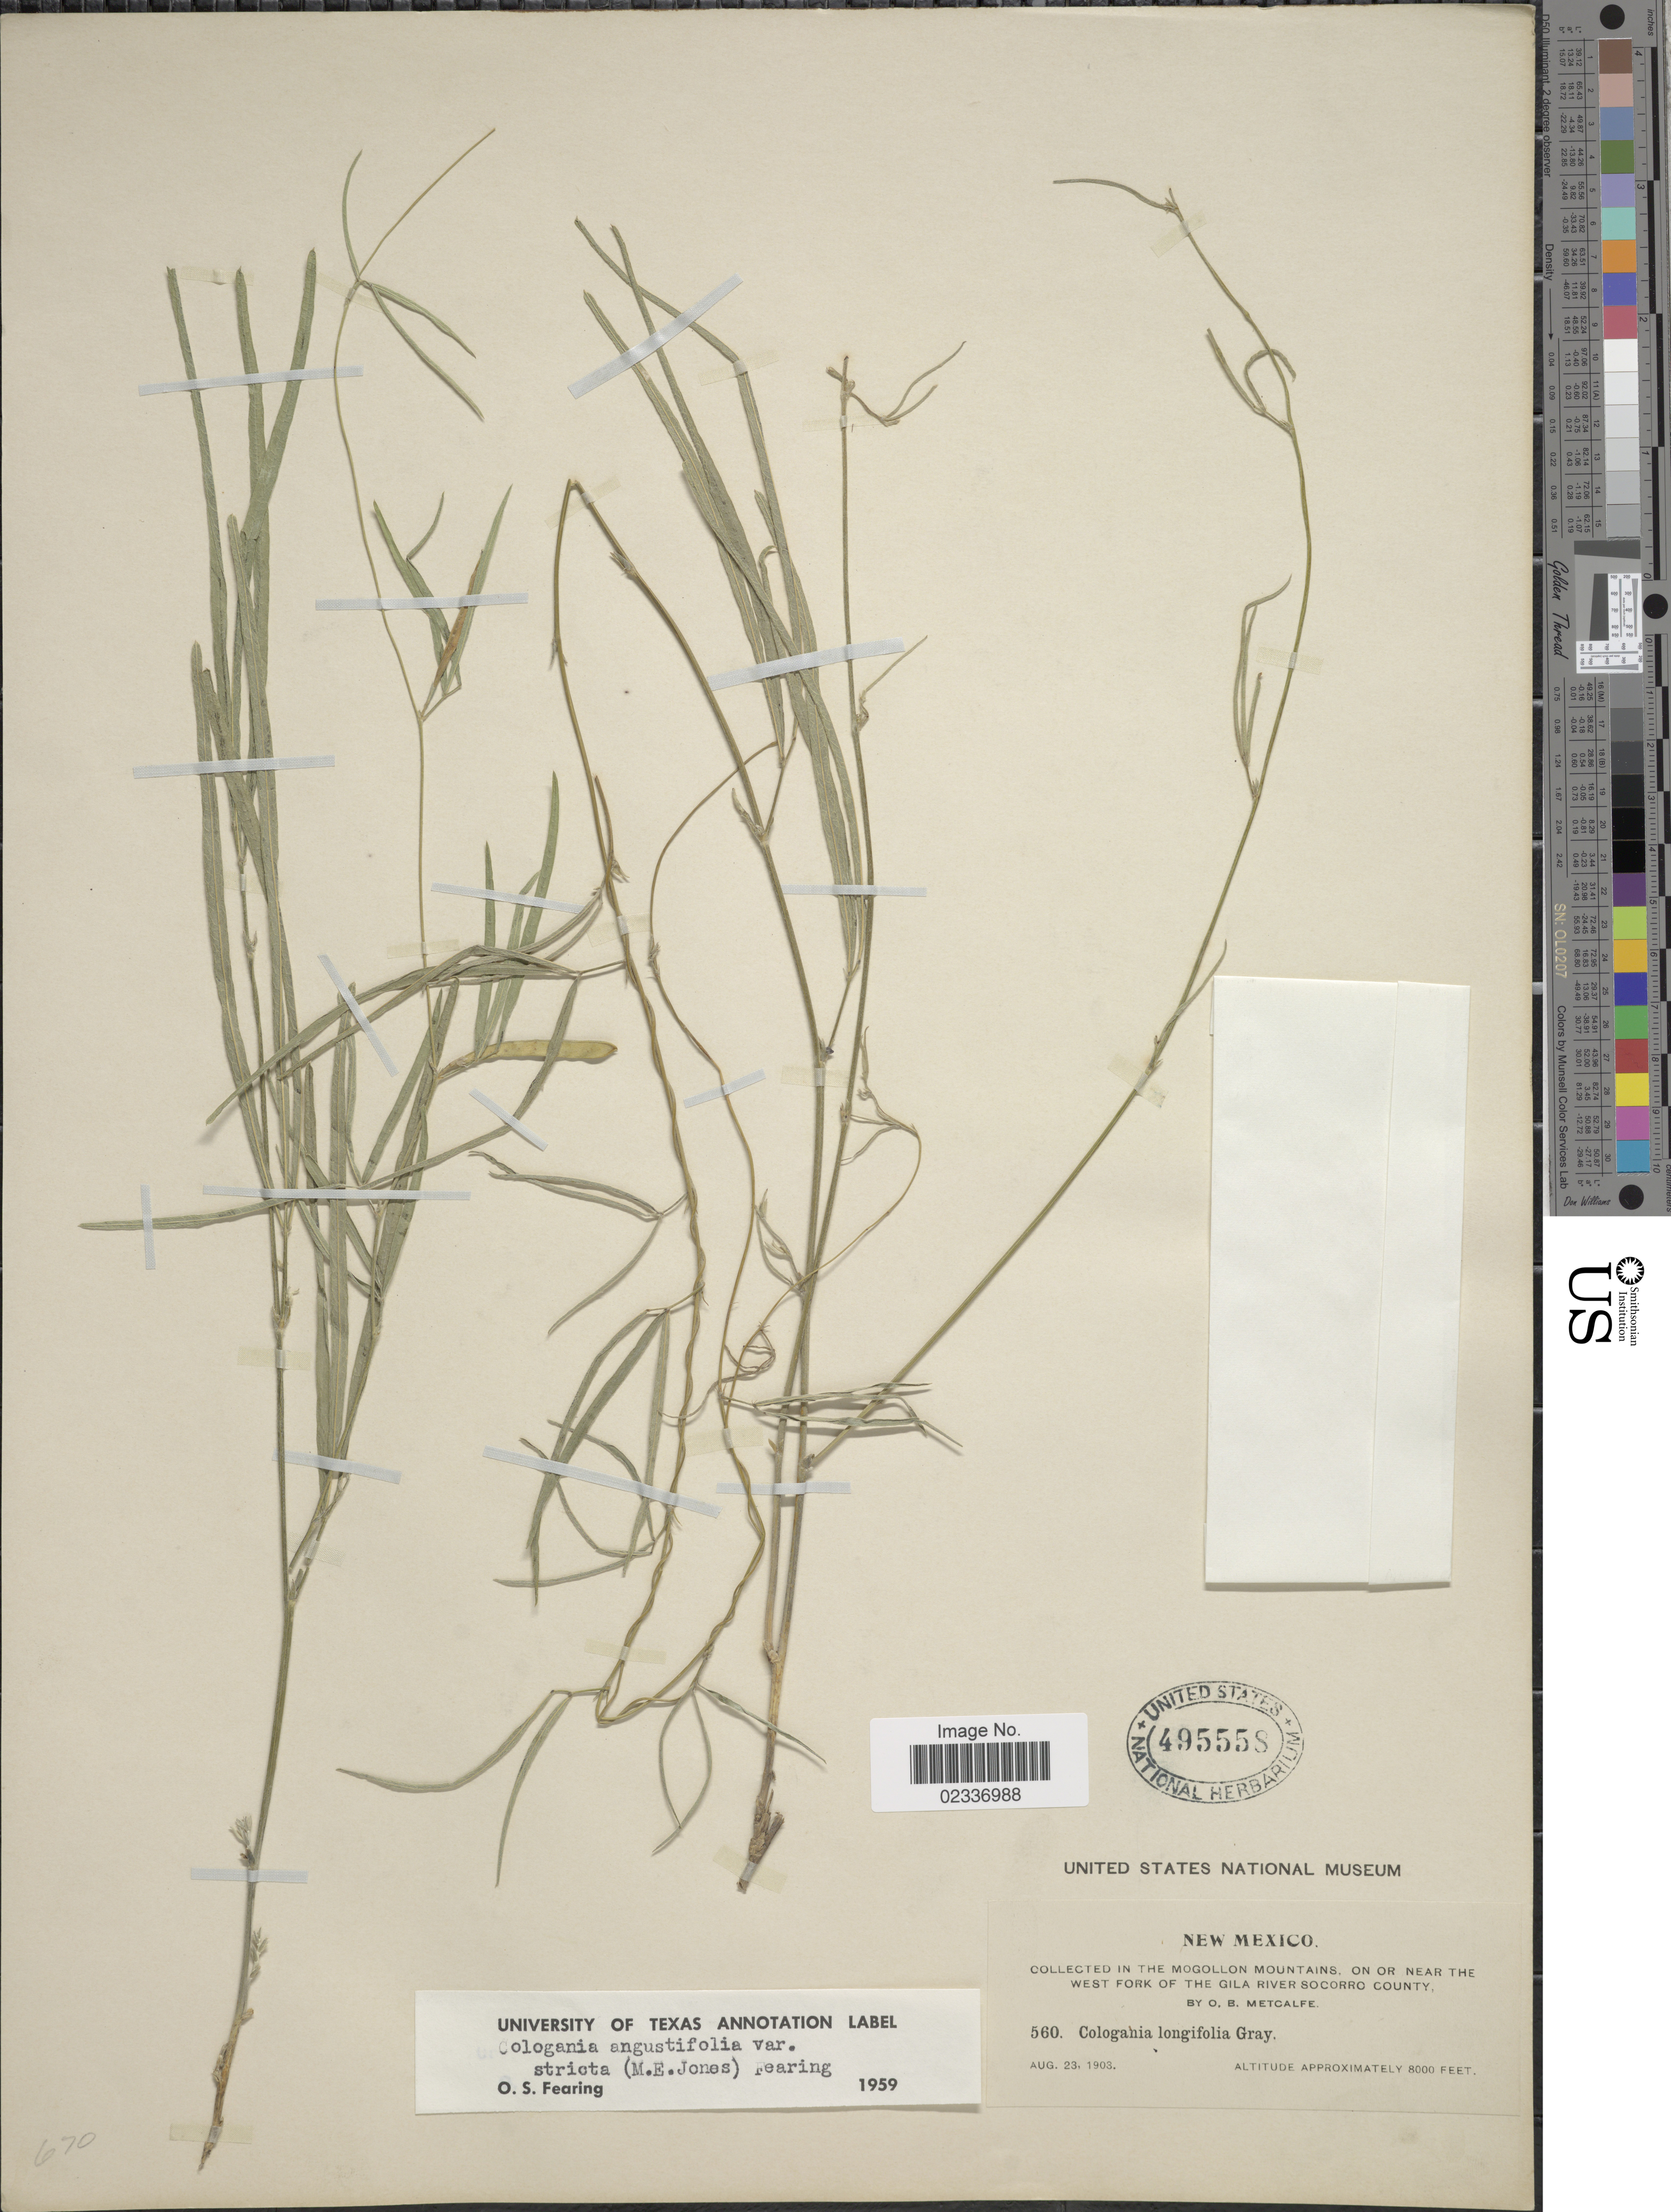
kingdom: Plantae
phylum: Tracheophyta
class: Magnoliopsida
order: Fabales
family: Fabaceae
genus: Cologania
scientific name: Cologania angustifolia var. stricta (M.E. Jones) Fearing ined.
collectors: O. B. Metcalfe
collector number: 560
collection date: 1903-08-23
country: United States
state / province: New Mexico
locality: In the Mogollon Mountains, on or near the west Fork of the Gila River Socorro County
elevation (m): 2438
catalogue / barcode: US 495558